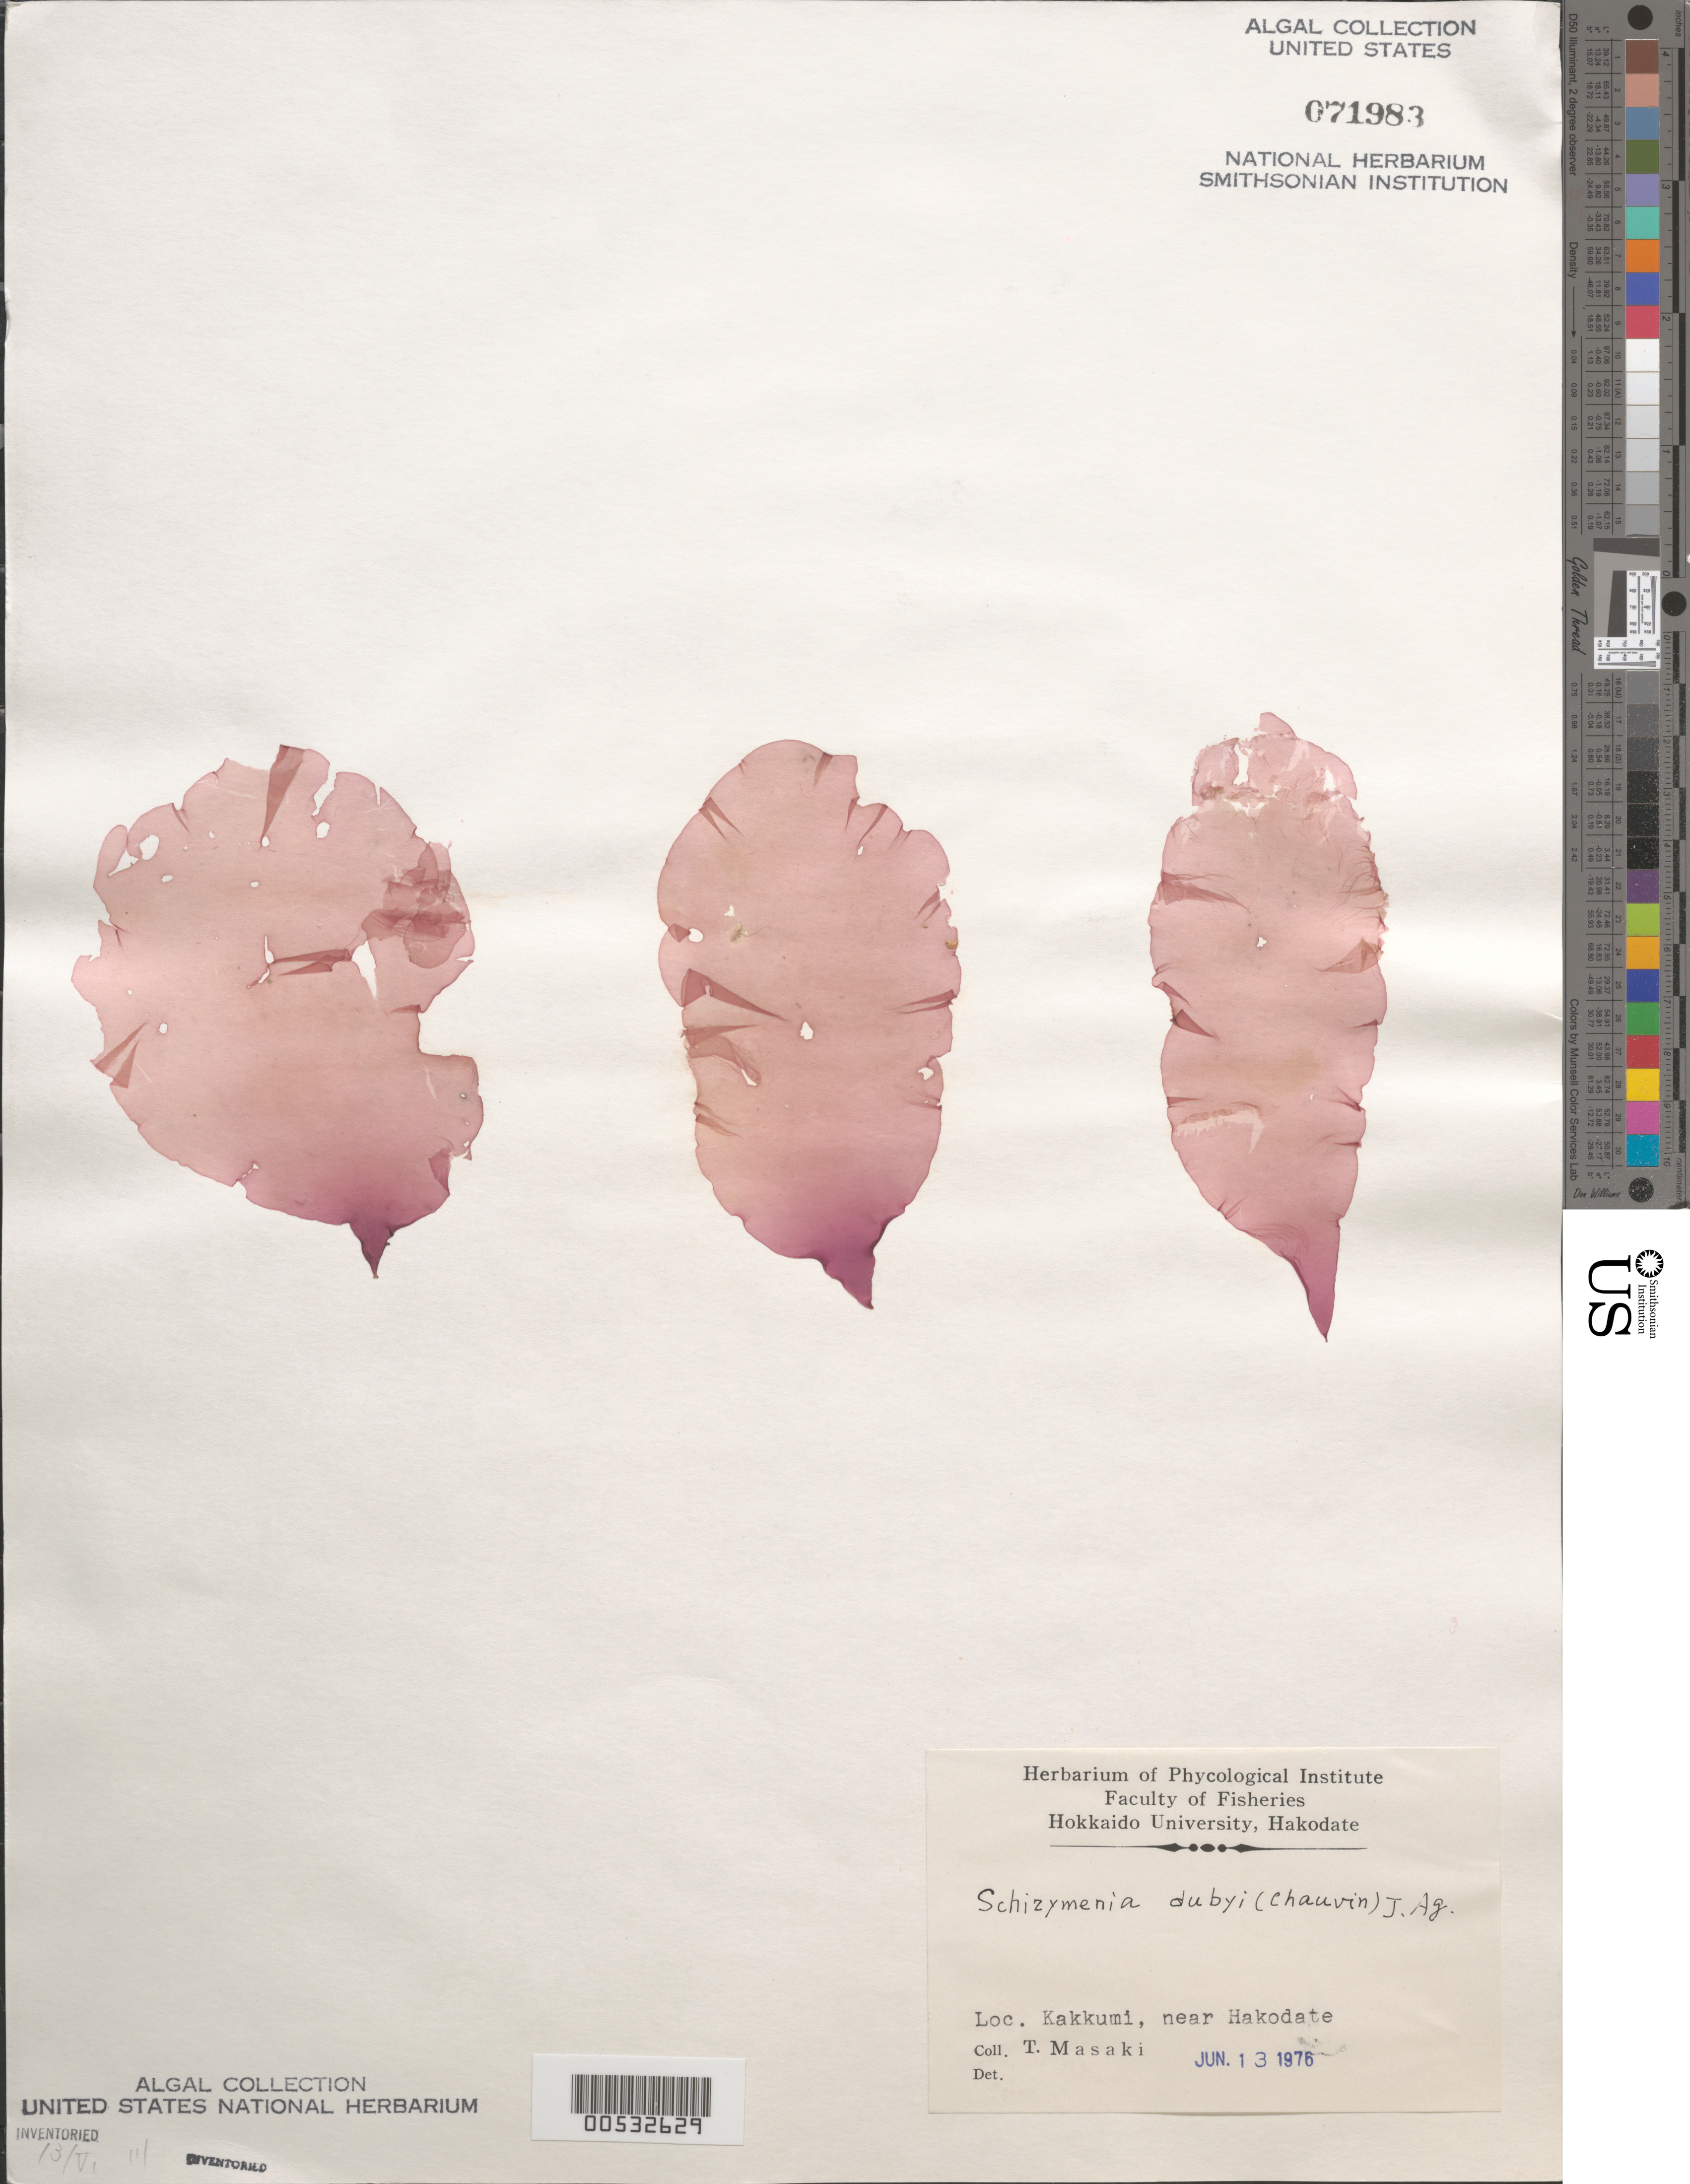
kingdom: Plantae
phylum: Rhodophyta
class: Florideophyceae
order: Nemastomatales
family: Schizymeniaceae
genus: Schizymenia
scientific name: Schizymenia dubyi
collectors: T. Masaki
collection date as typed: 13 Jun 1976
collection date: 1976-06-13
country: Japan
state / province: Hokkaido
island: Hokkaido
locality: Kakkumi, near Hakodate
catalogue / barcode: US 71983